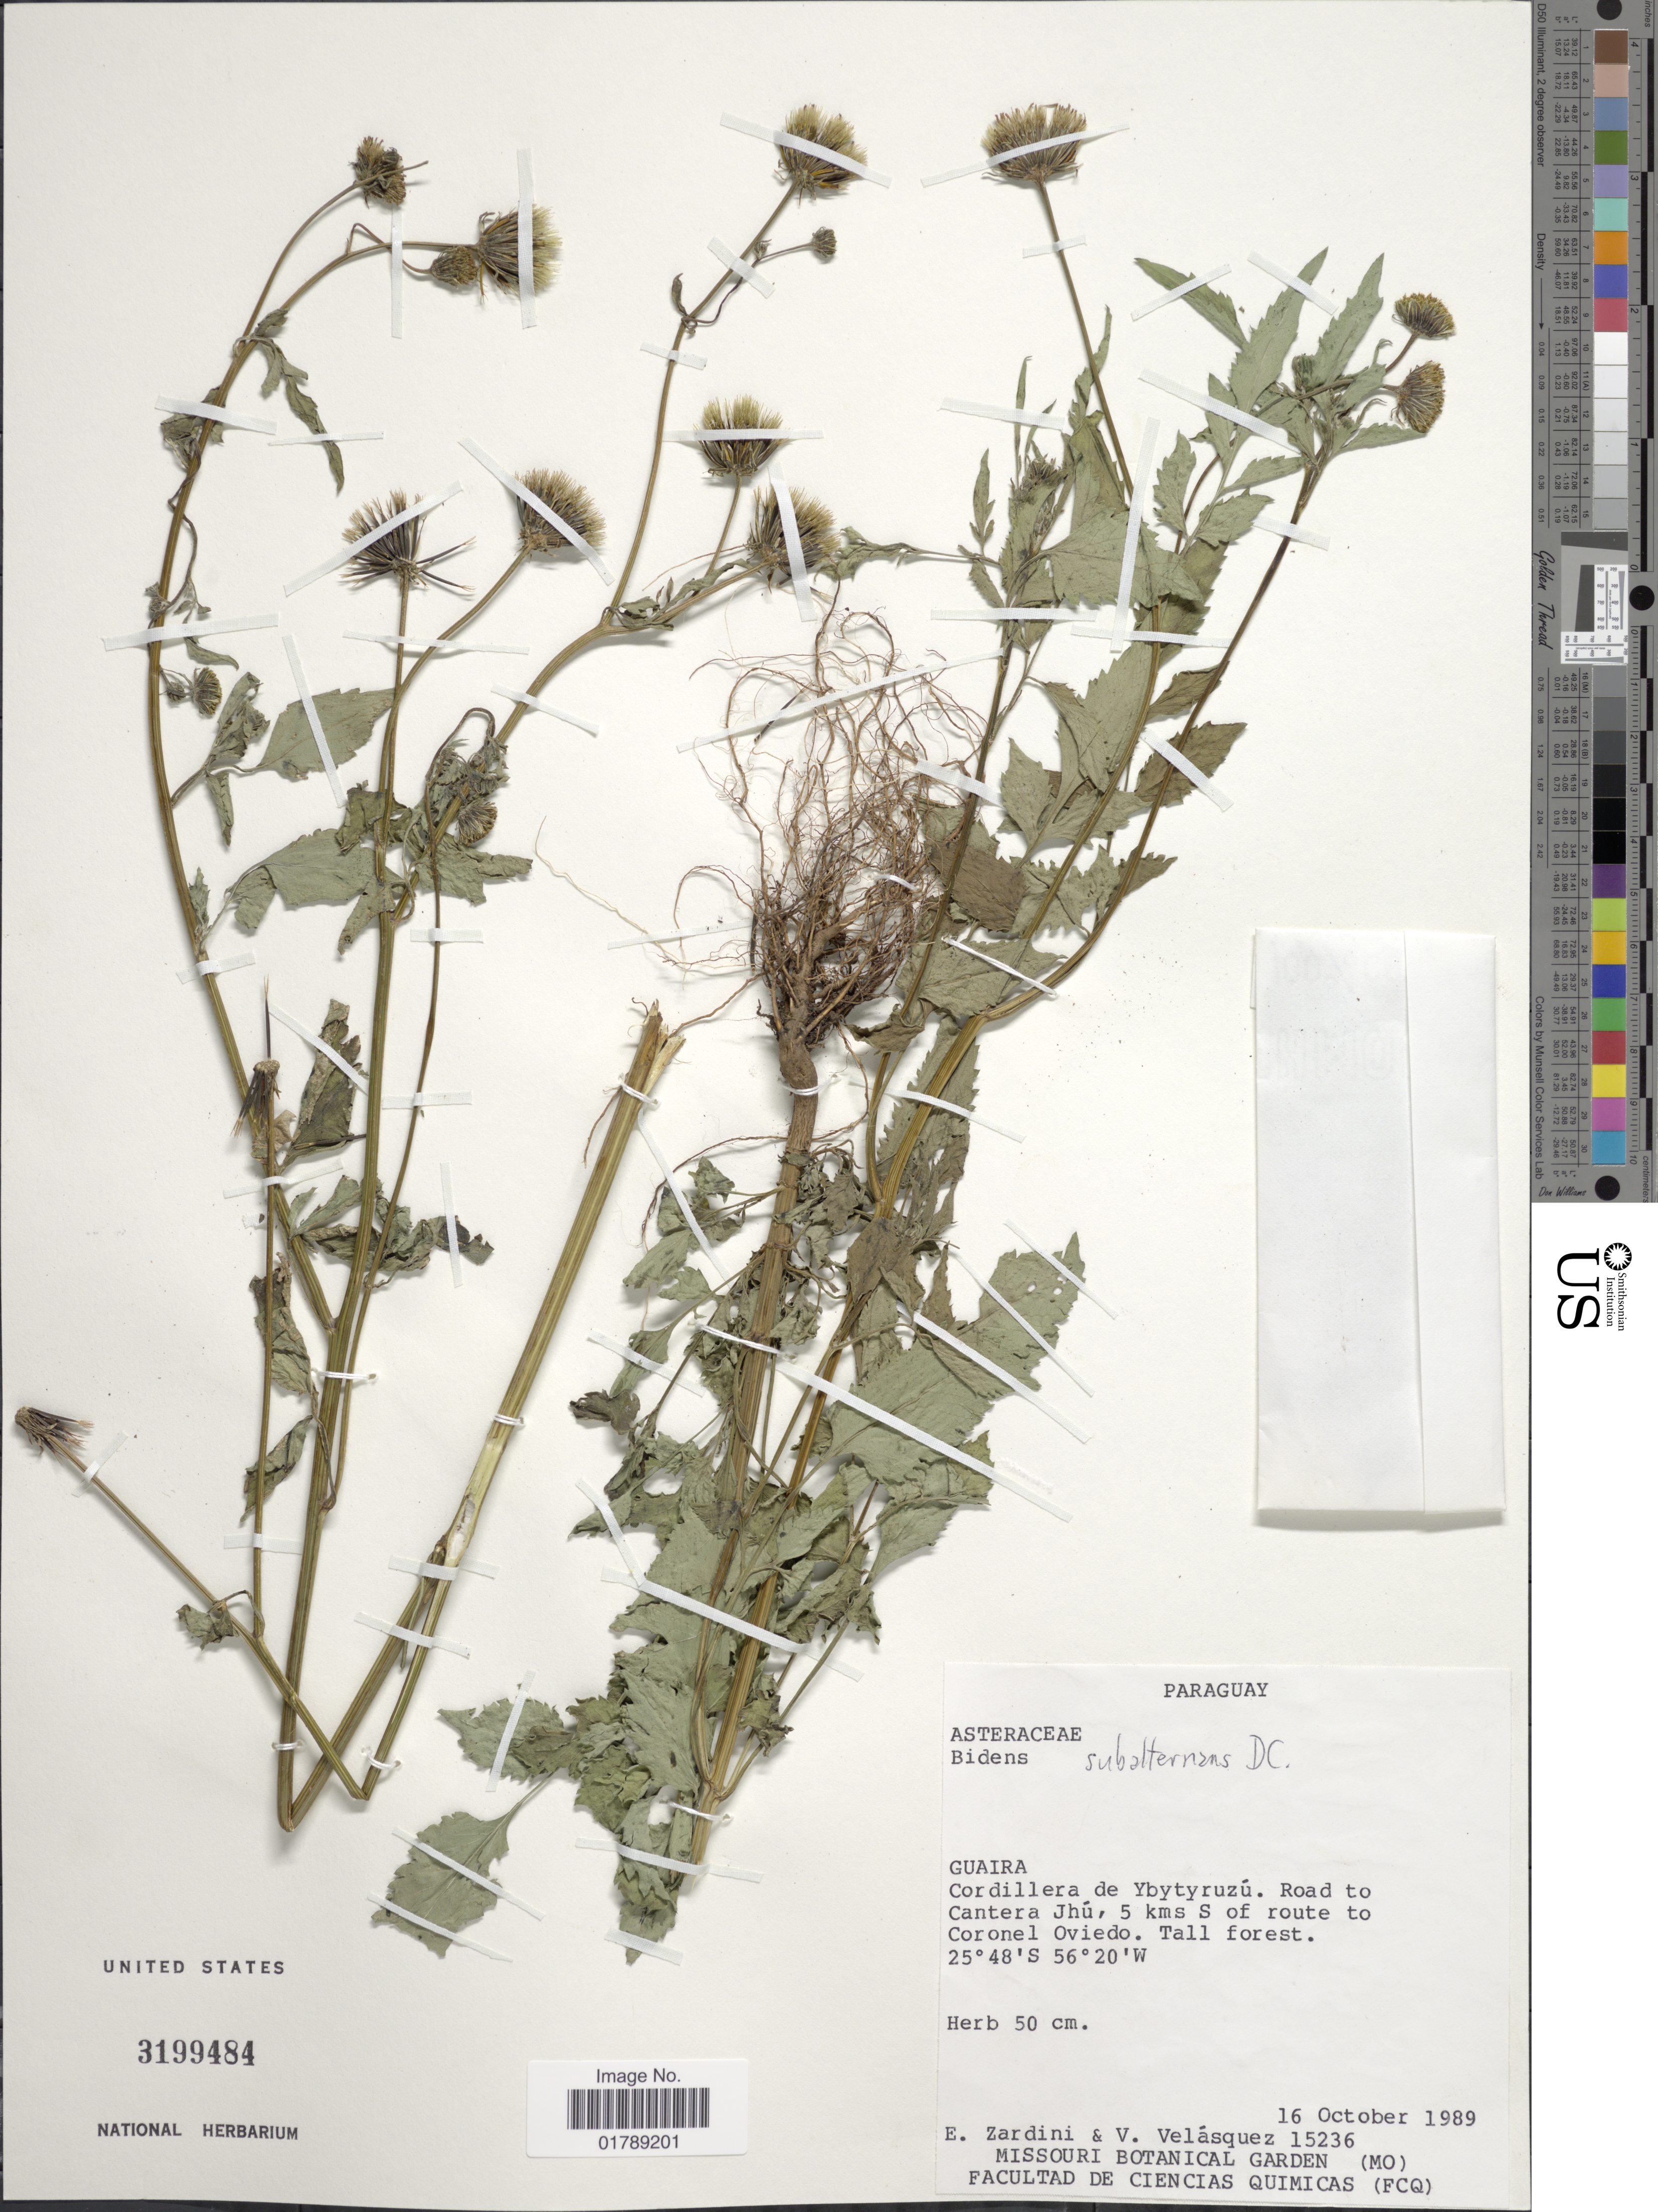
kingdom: Plantae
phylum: Tracheophyta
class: Magnoliopsida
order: Asterales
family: Asteraceae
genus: Bidens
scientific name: Bidens subalternans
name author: DC.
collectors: E. M. Zardini & V. Velásquez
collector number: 15236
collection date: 1989-10-16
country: Paraguay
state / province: Guaira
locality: Cordillera de Ybytyruzú. Road to Cantera Jhú, 5 kms S of route to Coronel Oviedo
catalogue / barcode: US 3199484